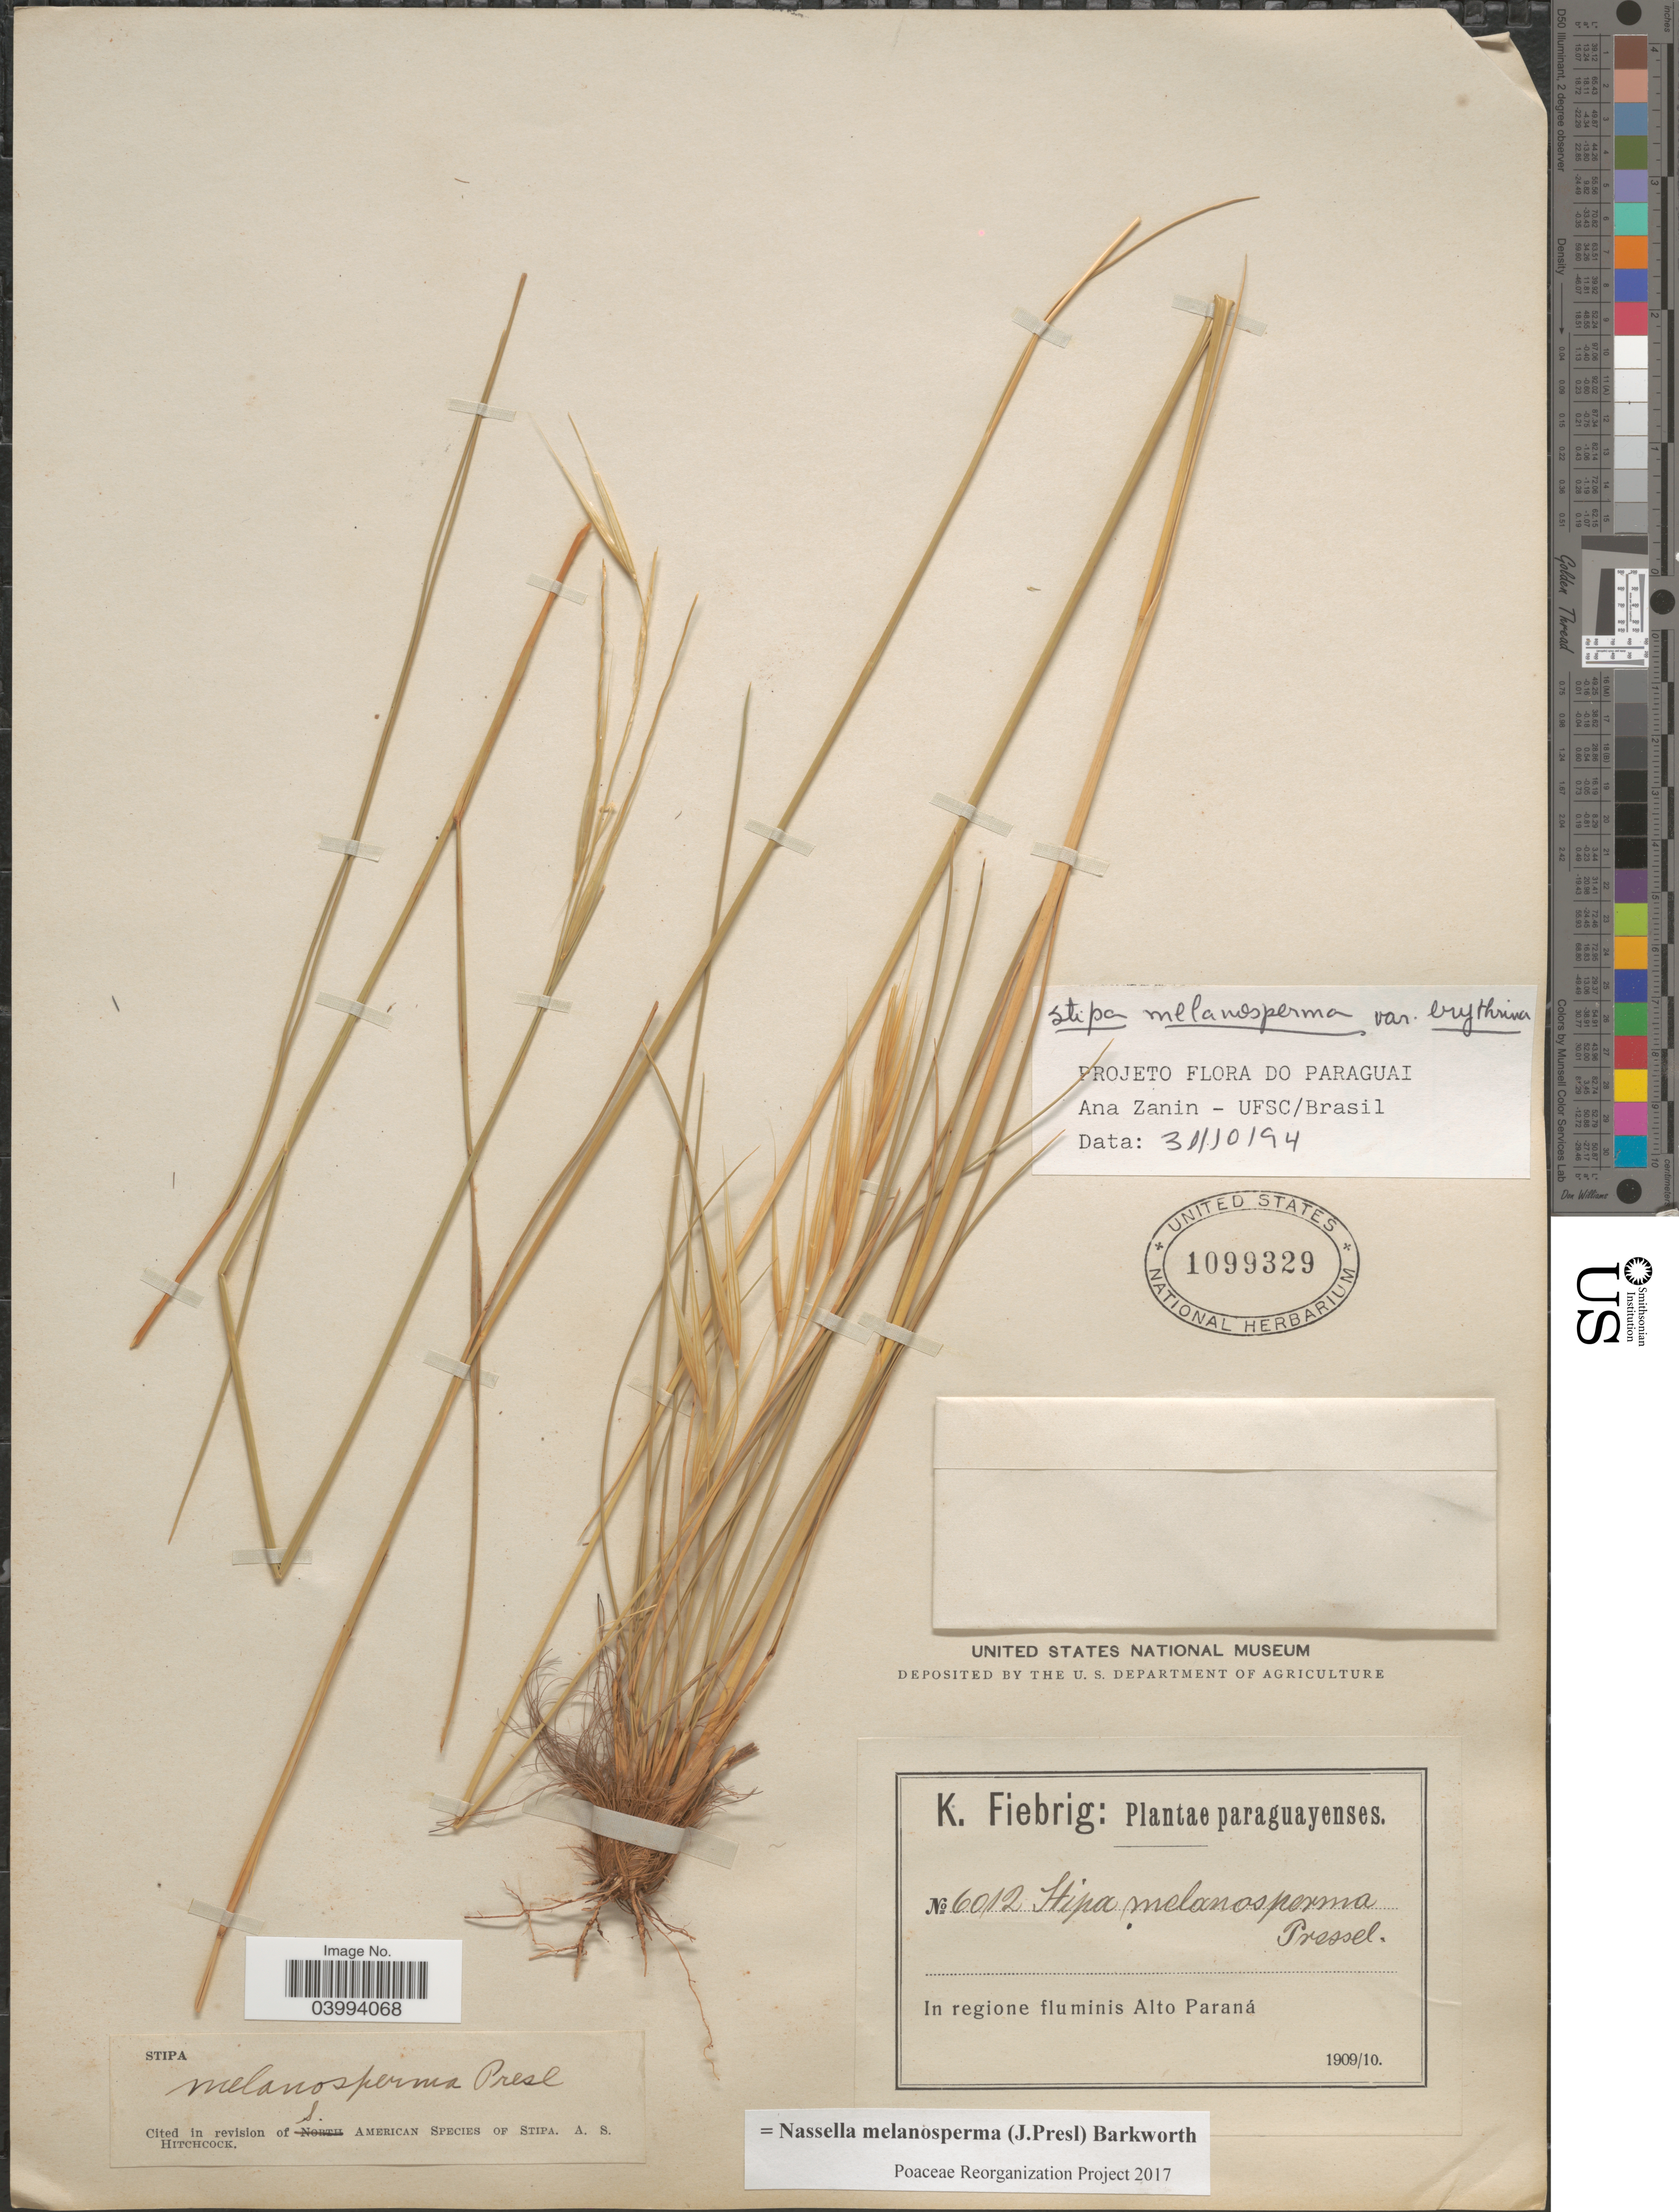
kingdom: Plantae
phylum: Tracheophyta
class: Liliopsida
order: Poales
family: Poaceae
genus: Nassella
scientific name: Nassella melanosperma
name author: (J. Presl) Barkworth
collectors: K. Fiebrig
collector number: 6012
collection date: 1909-10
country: Paraguay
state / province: Alto Parana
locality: In regione fluminis Alto Paraná.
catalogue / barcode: US 1099329